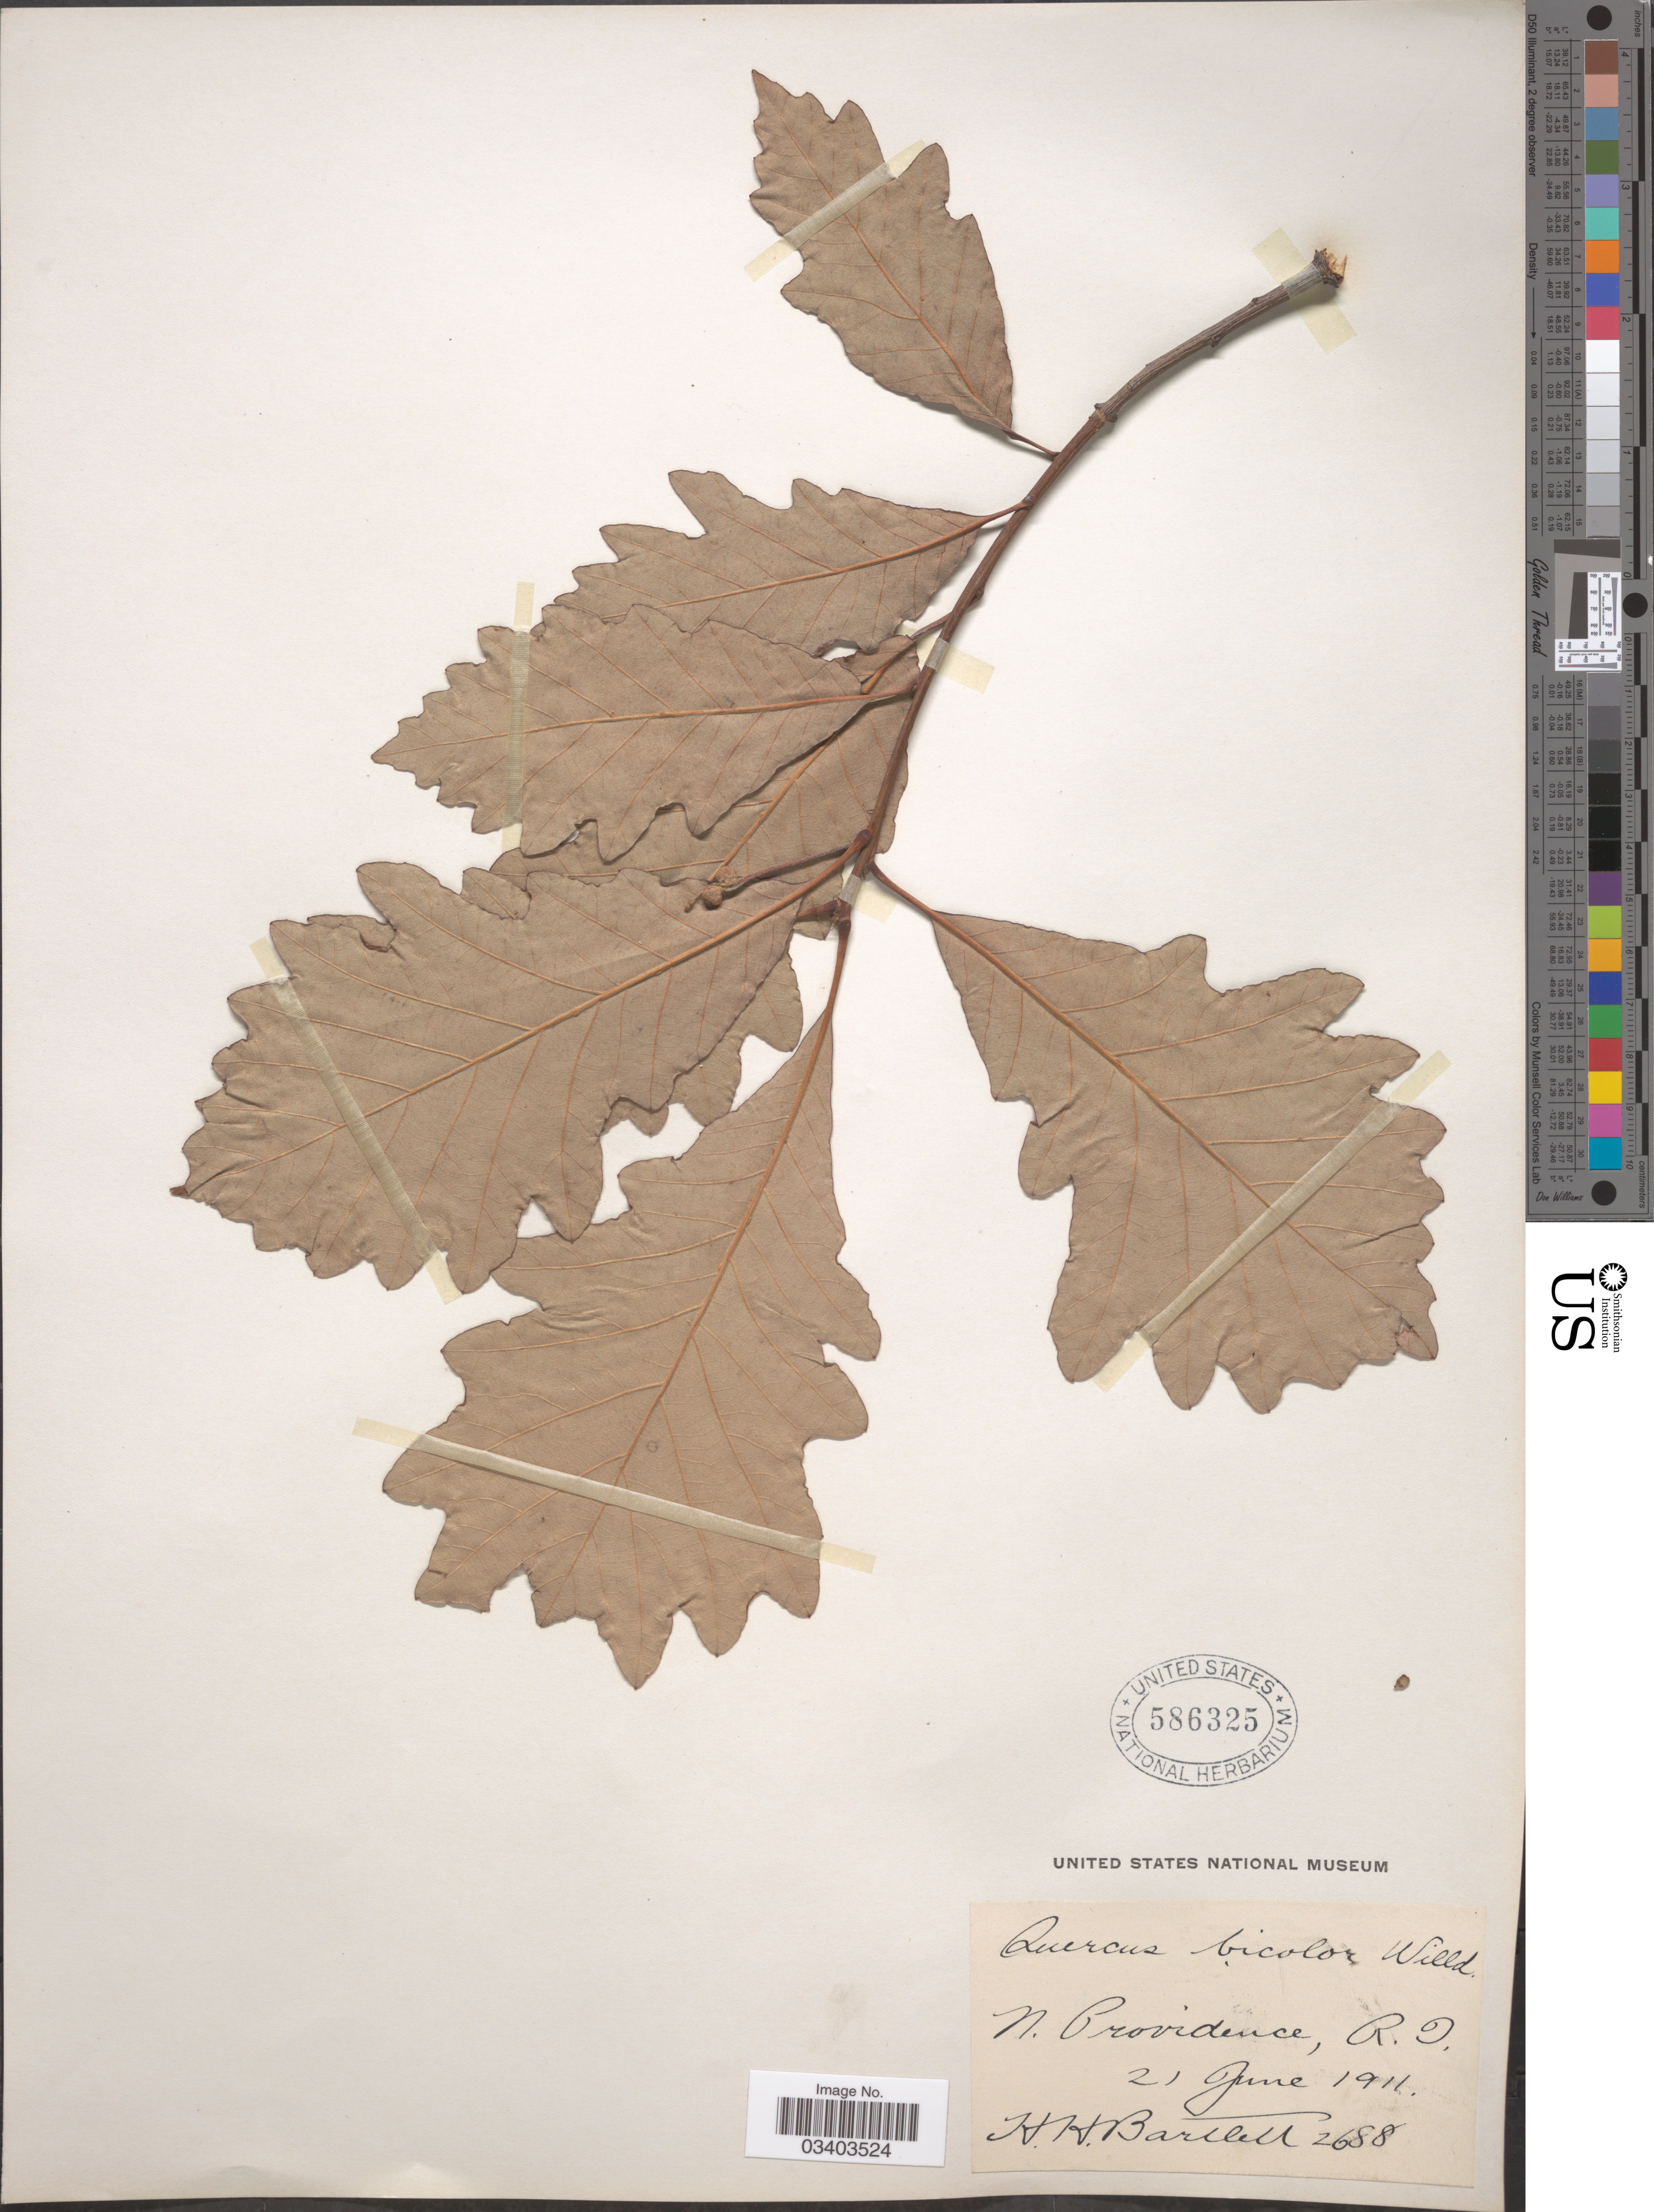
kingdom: Plantae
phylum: Tracheophyta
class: Magnoliopsida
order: Fagales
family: Fagaceae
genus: Quercus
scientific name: Quercus bicolor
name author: Willd.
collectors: H. H. Bartlett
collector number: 2688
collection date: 1911-06-21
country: United States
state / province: Rhode Island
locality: N. Providence.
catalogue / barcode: US 586325